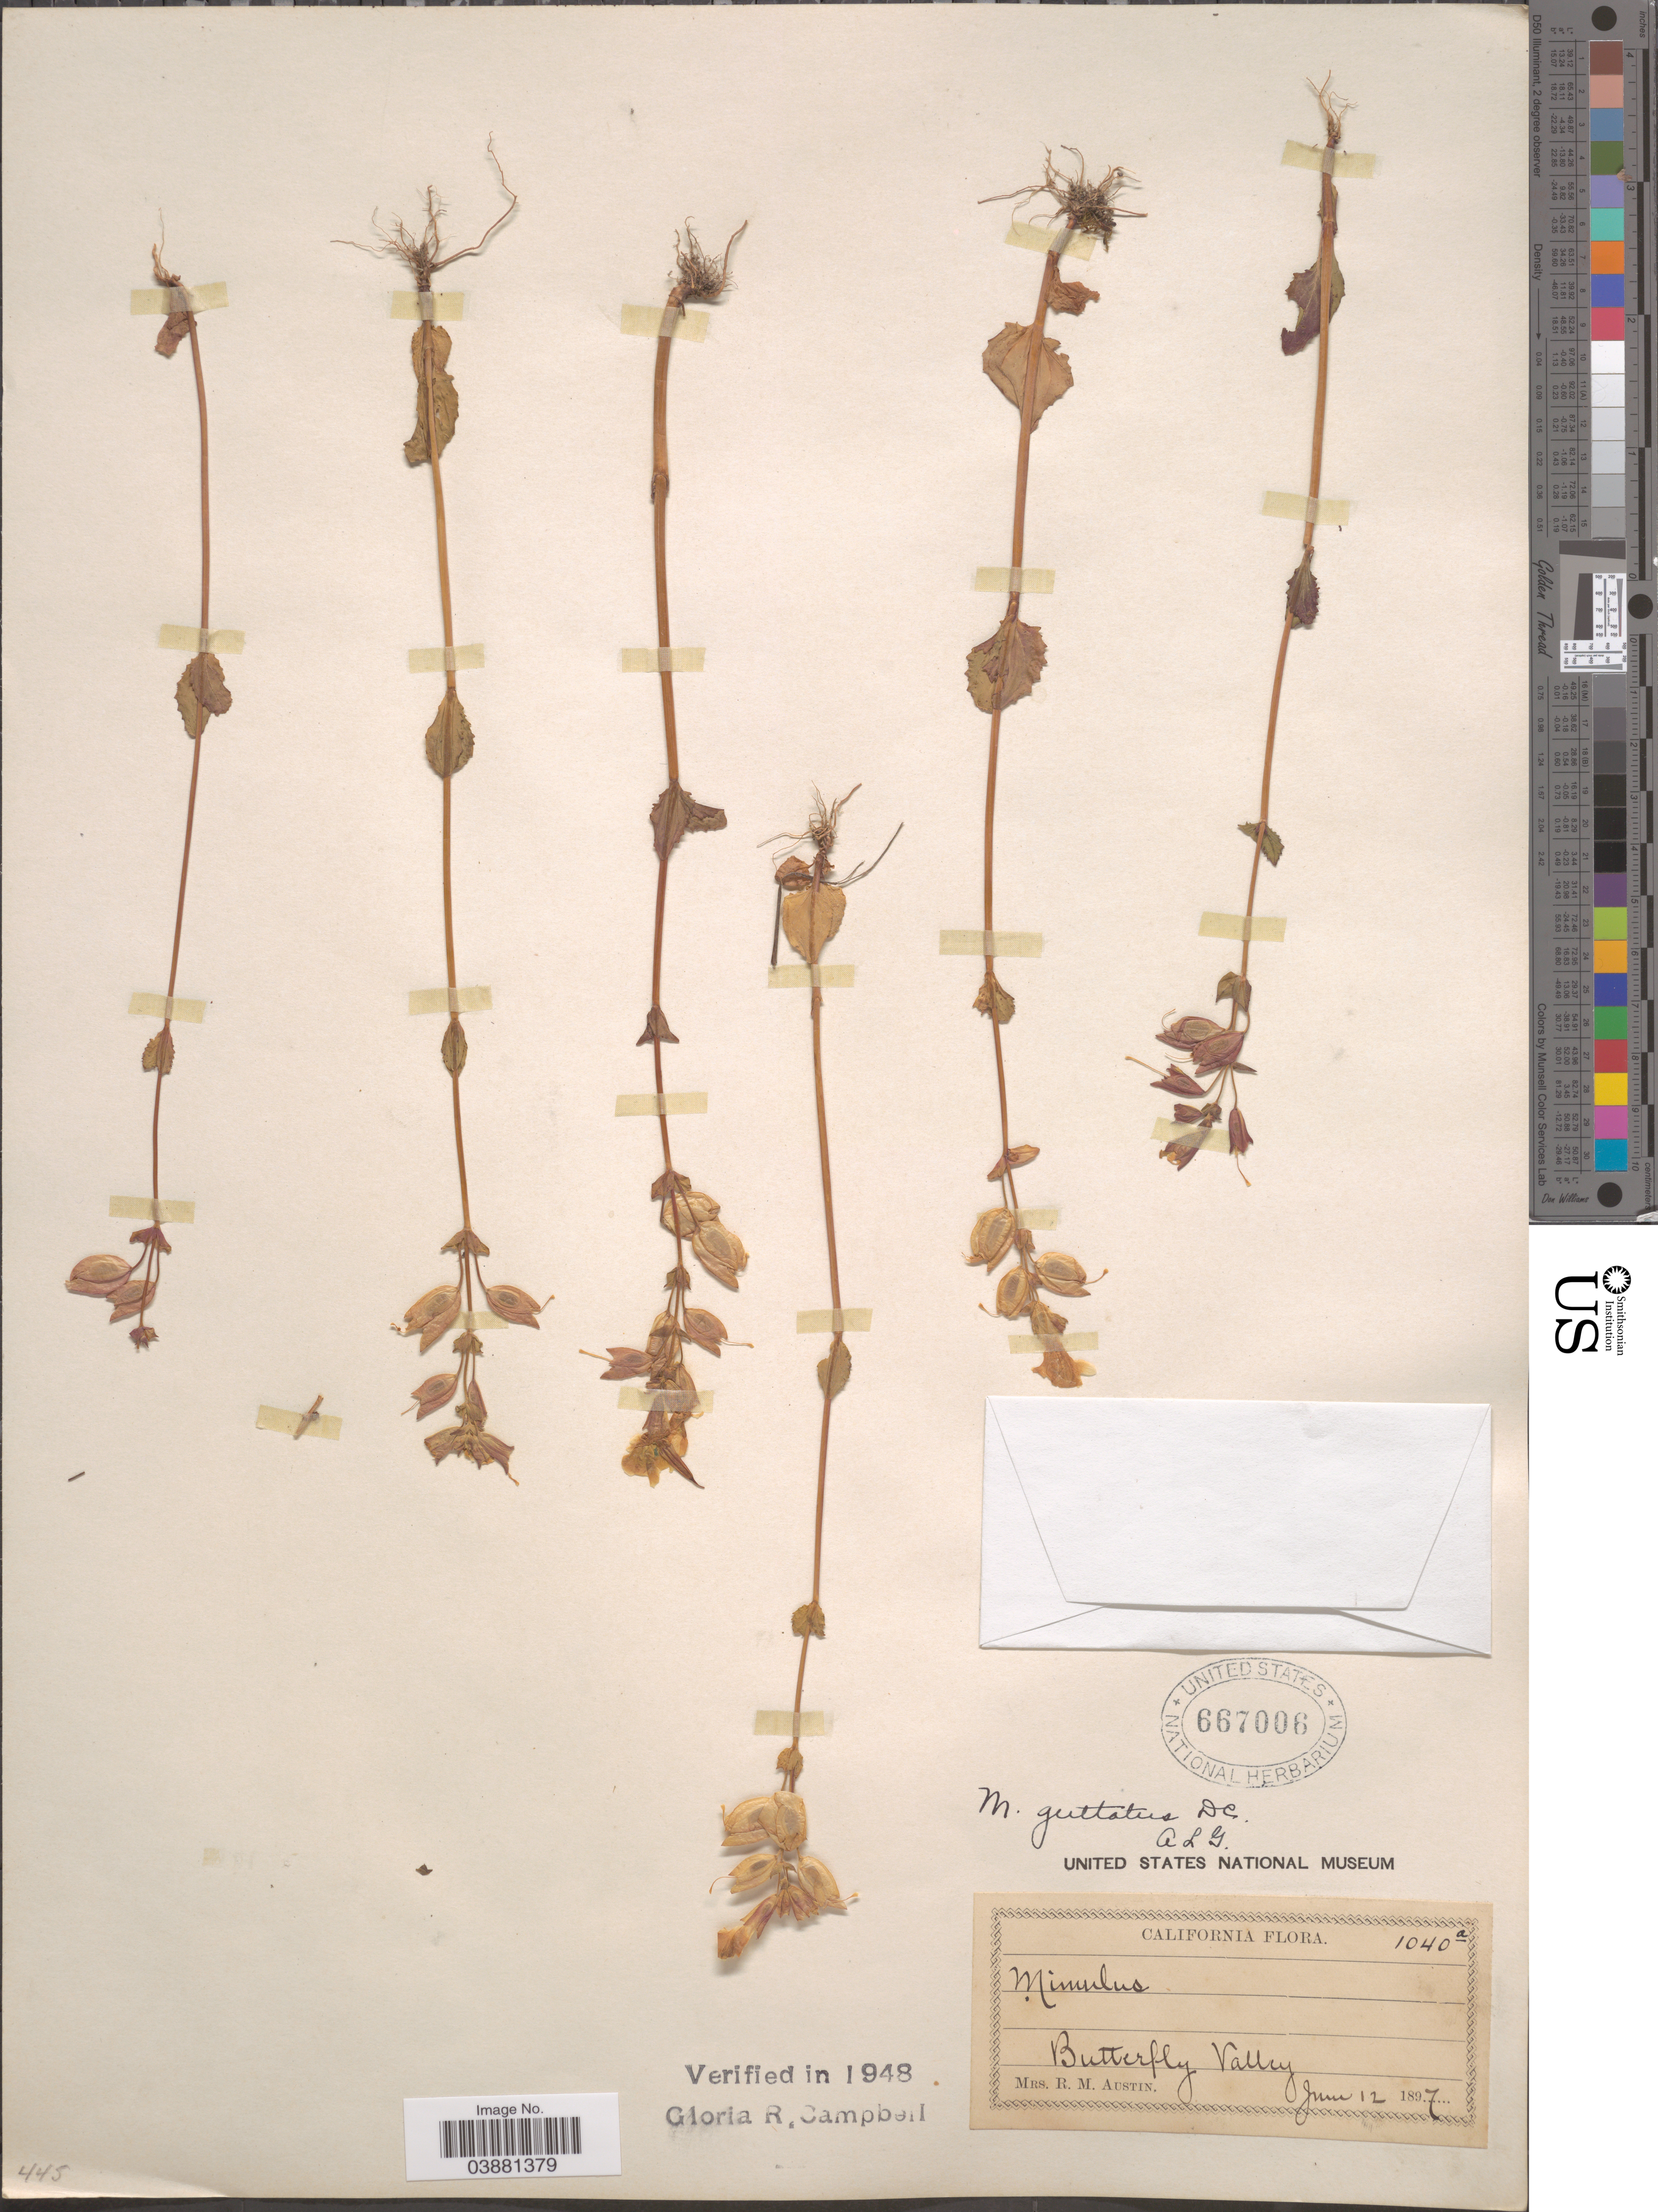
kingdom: Plantae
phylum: Tracheophyta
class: Magnoliopsida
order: Lamiales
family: Phrymaceae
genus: Mimulus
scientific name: Mimulus guttatus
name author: DC.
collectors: R. Austin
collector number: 1040a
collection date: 1897-06-12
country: United States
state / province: California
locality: Butterfly Valley.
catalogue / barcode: US 667006